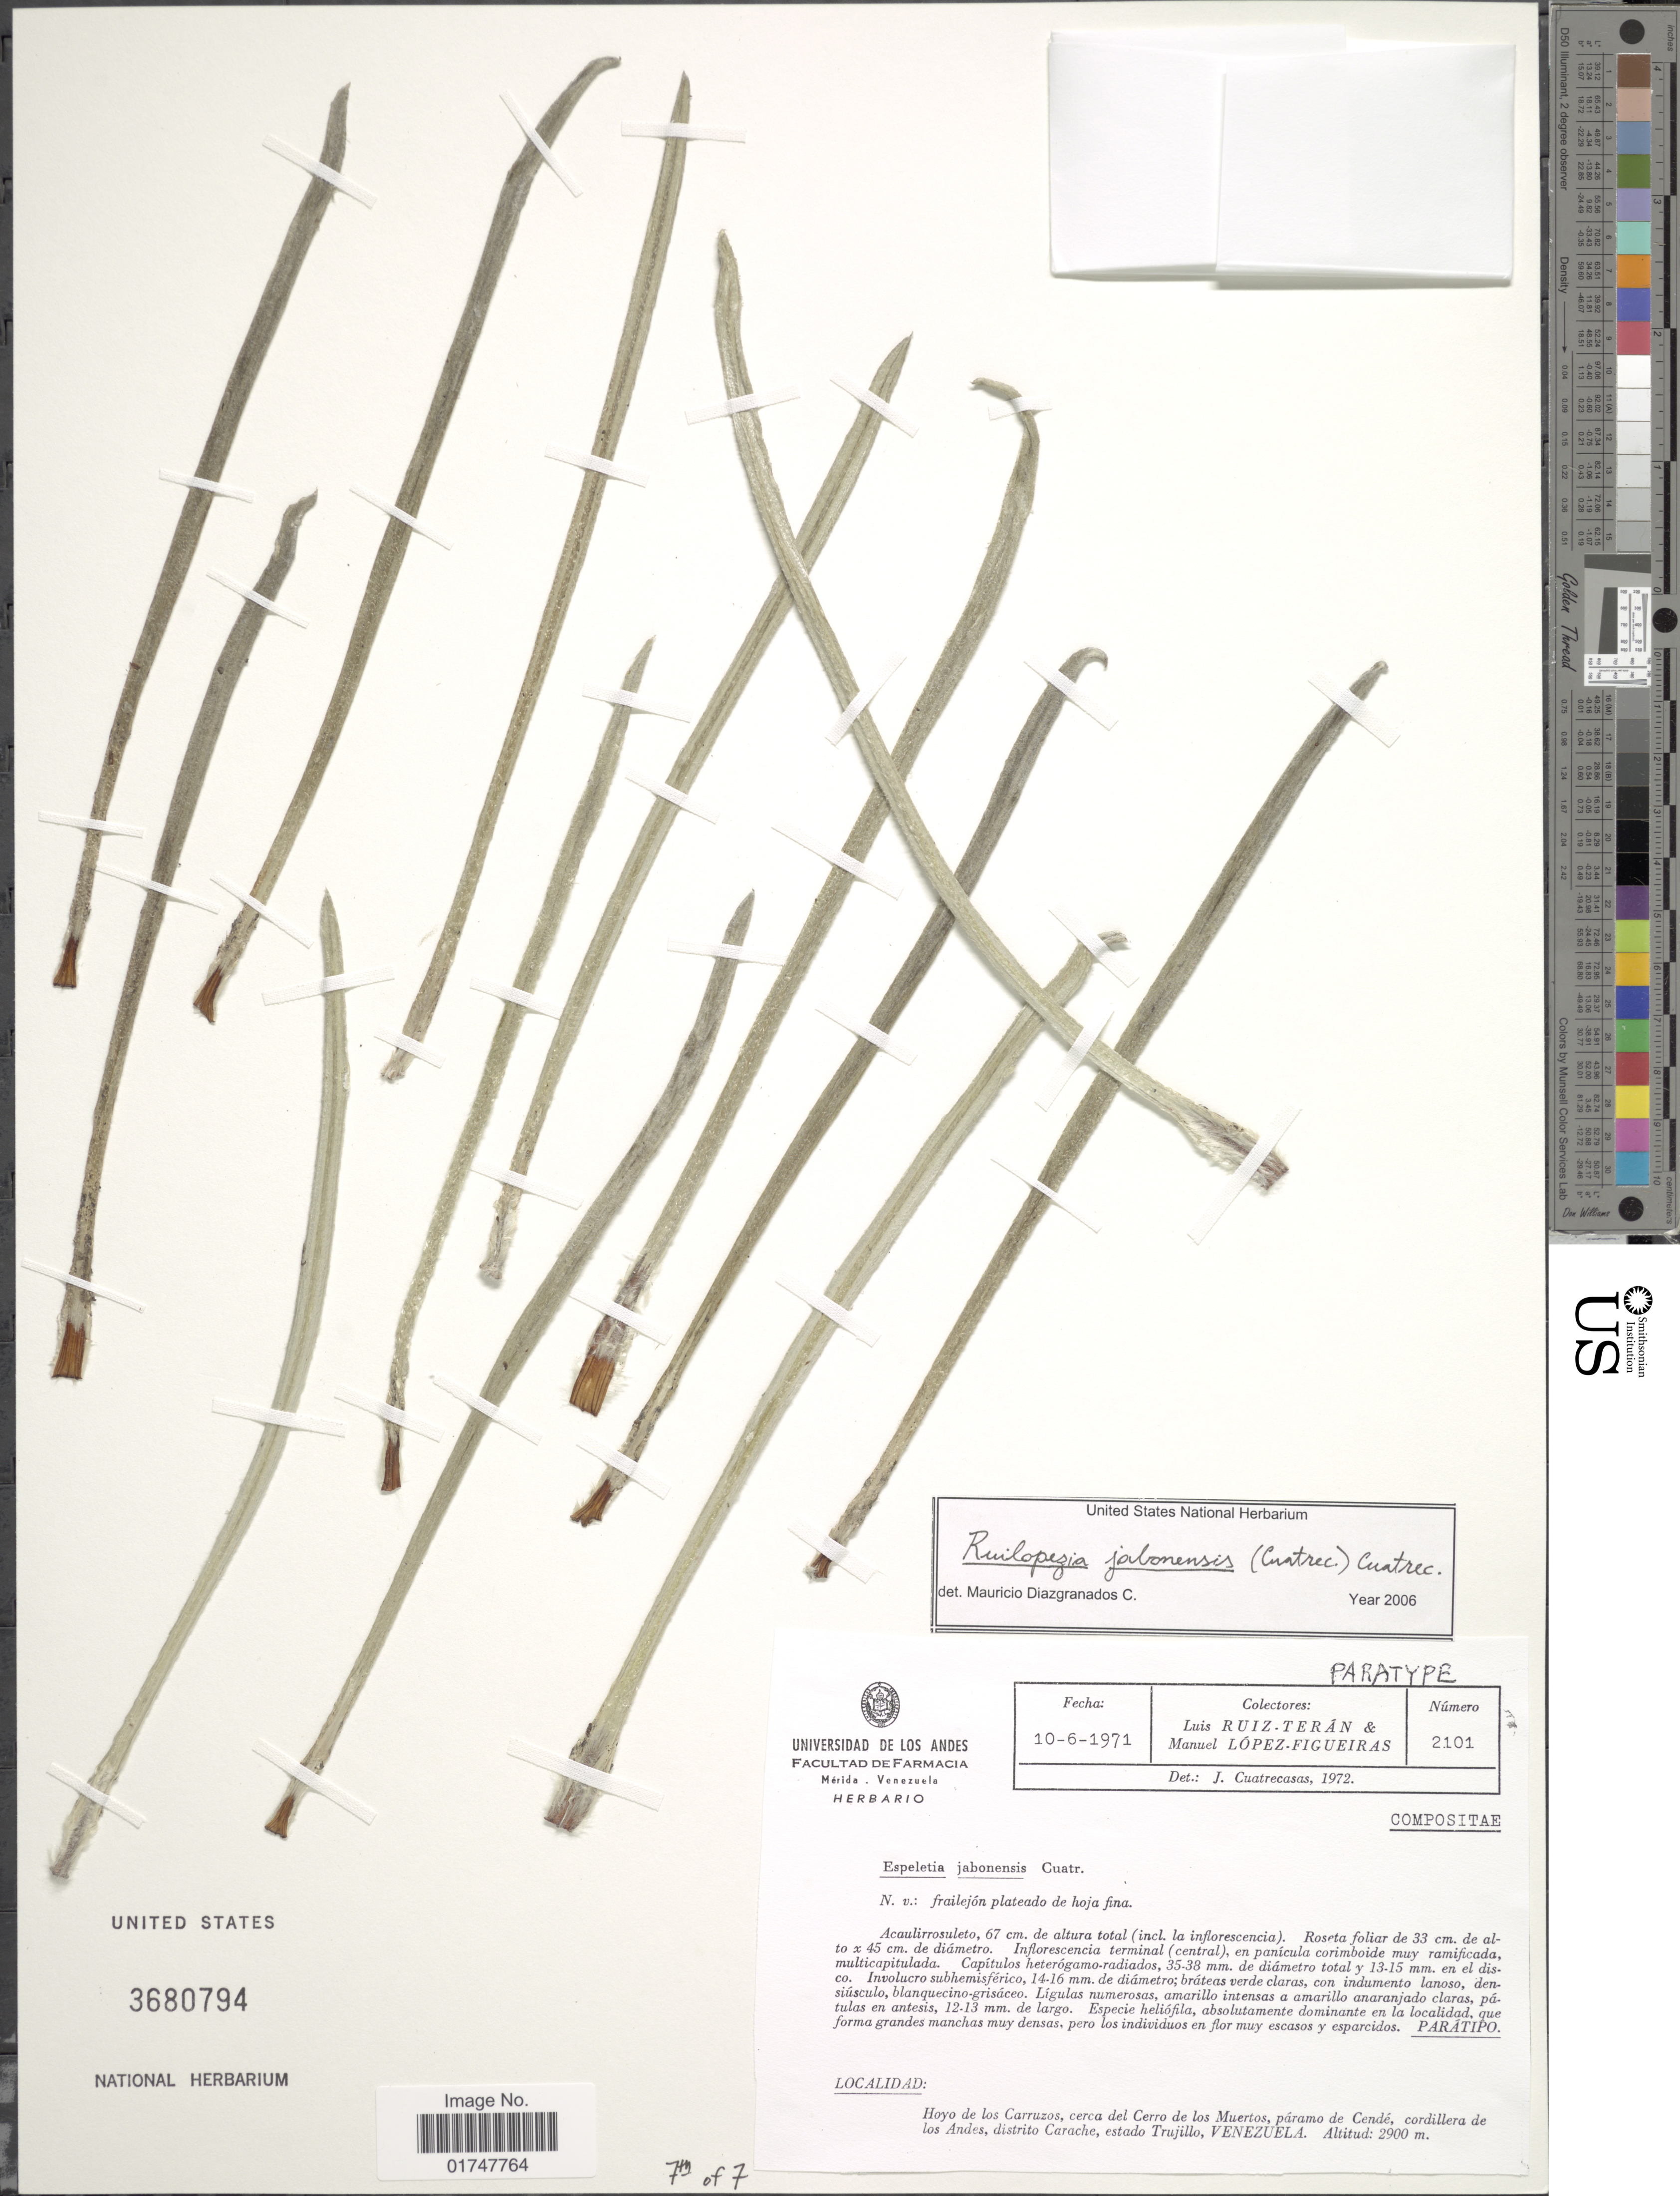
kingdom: Plantae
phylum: Tracheophyta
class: Magnoliopsida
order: Asterales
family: Asteraceae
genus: Ruilopezia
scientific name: Ruilopezia jabonensis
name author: (Cuatrec.) Cuatrec.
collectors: L. E. Ruíz-Terán & M. López Figueiras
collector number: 2101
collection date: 1971-06-10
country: Venezuela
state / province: Trujillo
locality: Hoyo de los Carruzos, cerca del Cerro de los Muertos, páramo de Cendé, cordillera de los Andes, distrito Carache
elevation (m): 2900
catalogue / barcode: US 3680794